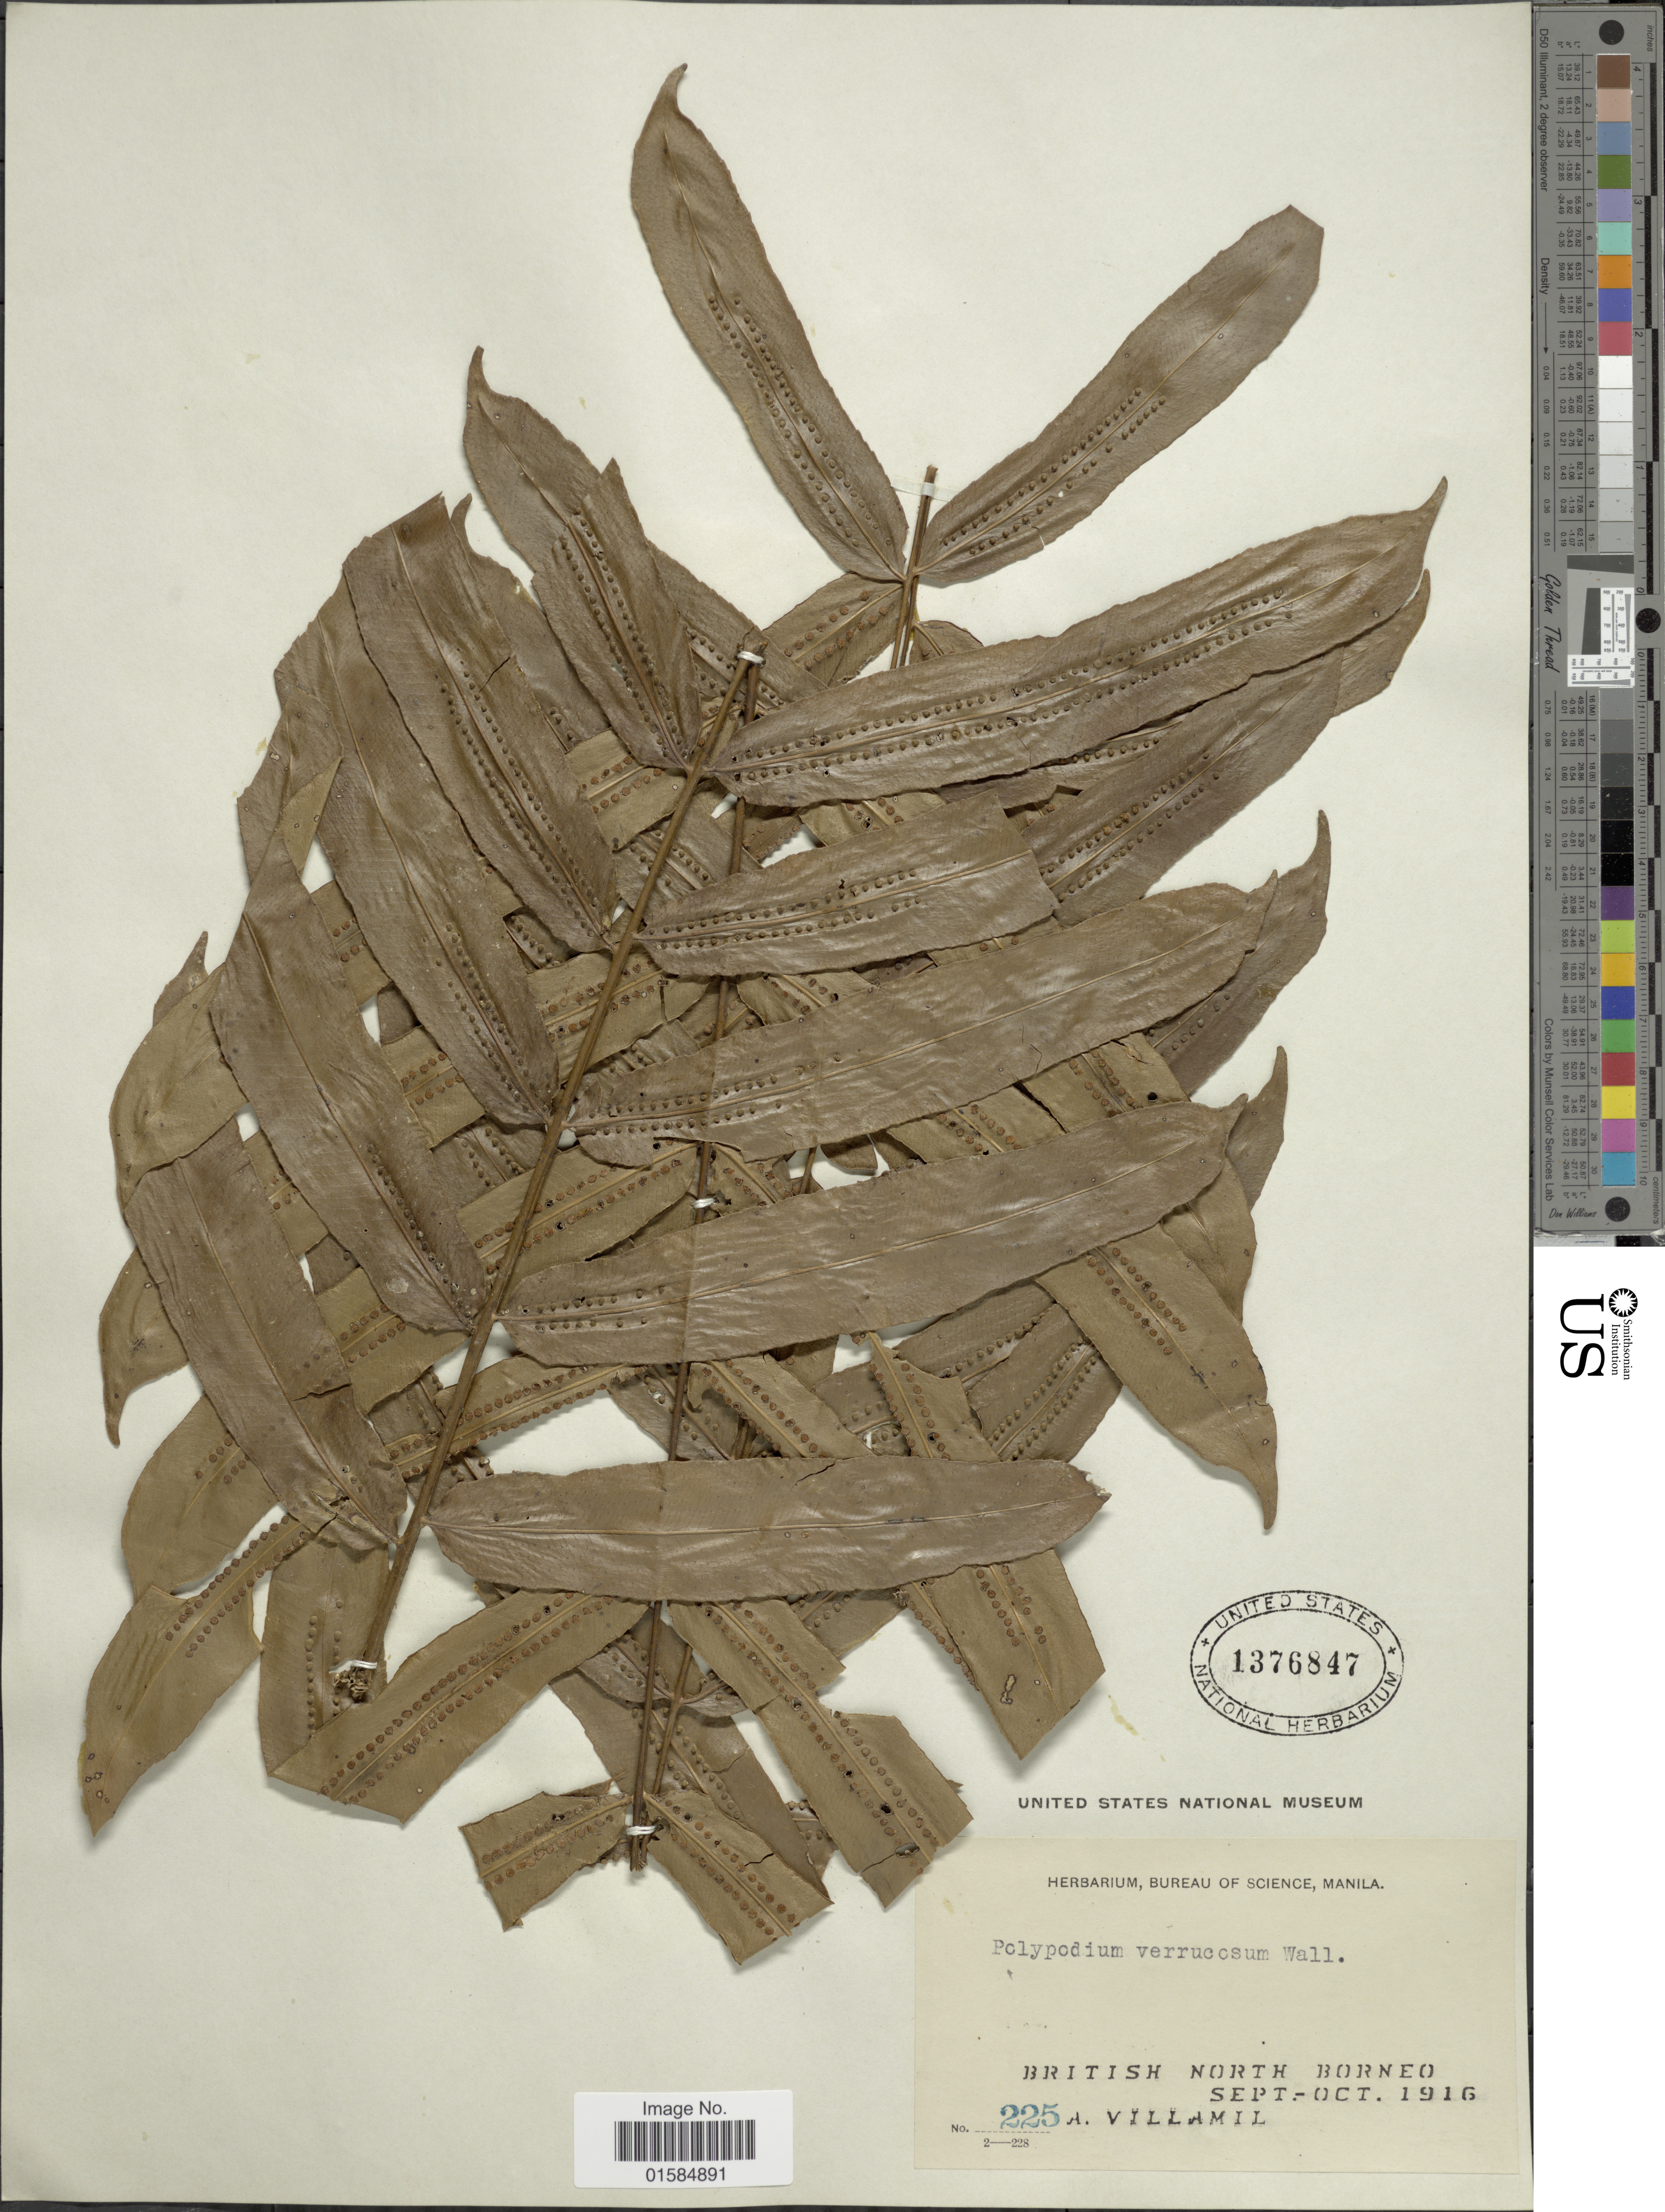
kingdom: Plantae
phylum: Tracheophyta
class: Polypodiopsida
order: Polypodiales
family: Polypodiaceae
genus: Goniophlebium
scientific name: Goniophlebium percussum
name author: (Cauv.) W.H. Wagner & Grether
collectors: A. Villamil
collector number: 225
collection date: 1916-09/1916-10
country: Malaysia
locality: British North Borneo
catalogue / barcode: US 1376847